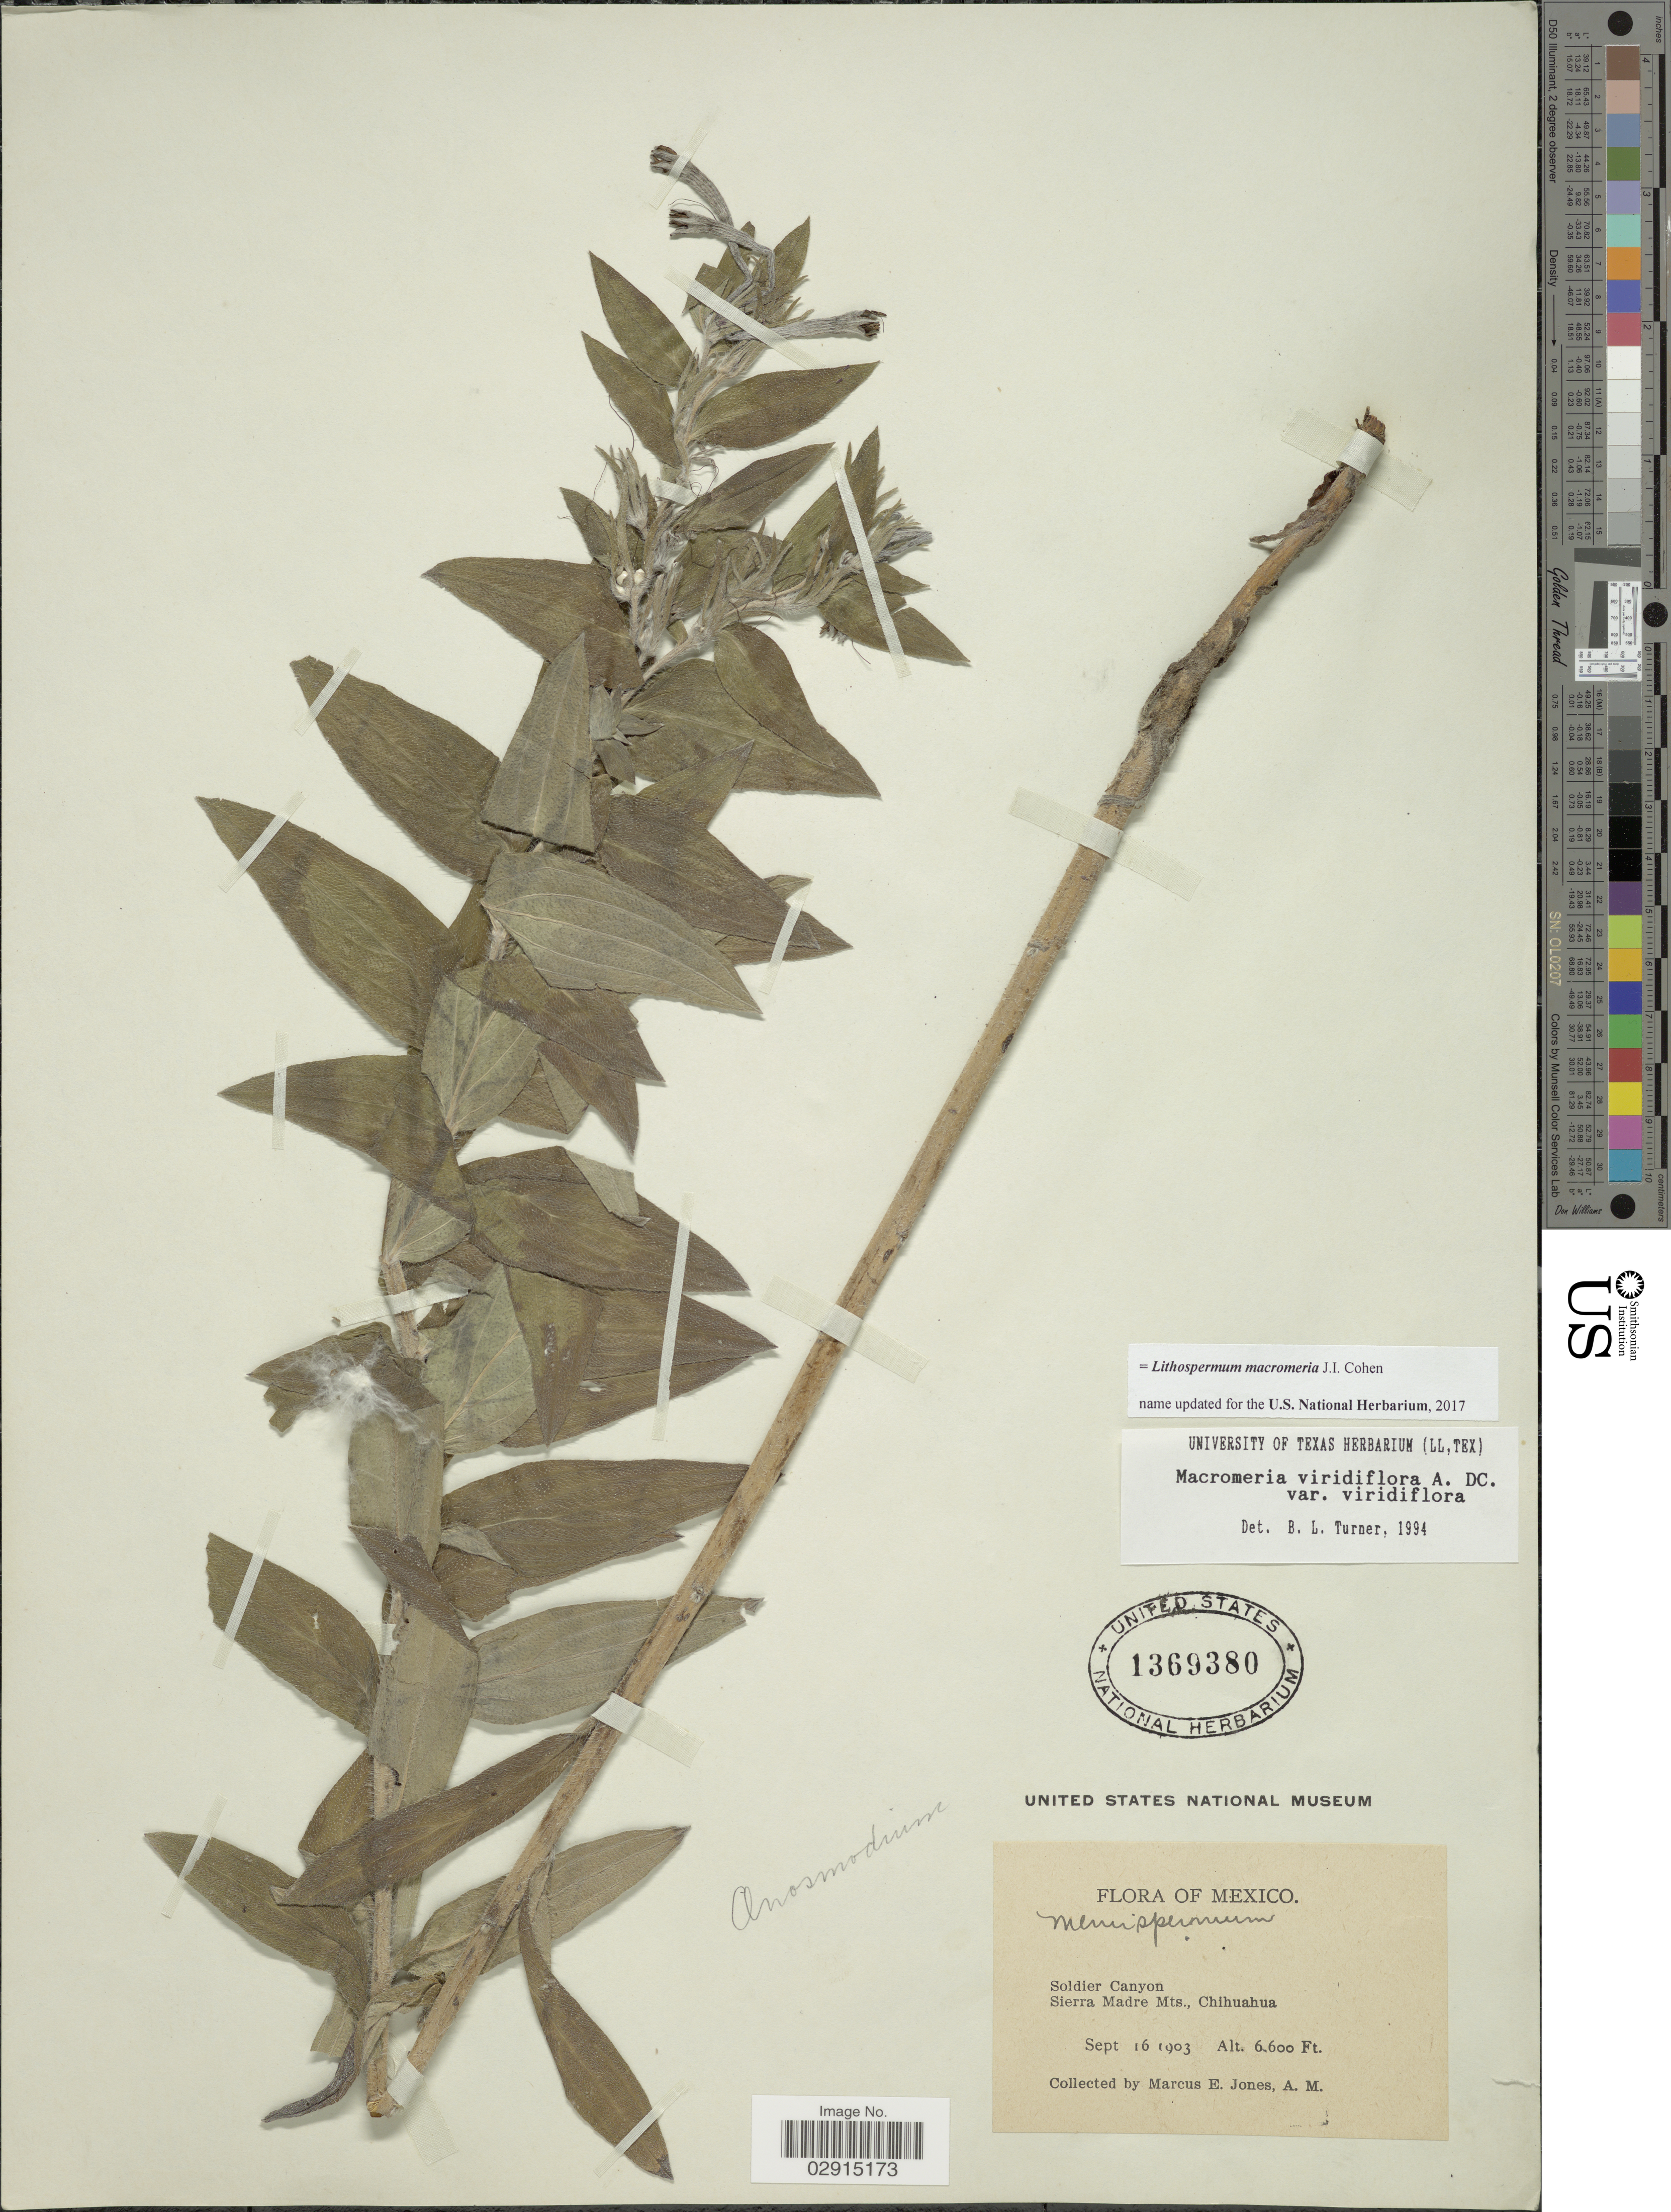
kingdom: Plantae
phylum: Tracheophyta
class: Magnoliopsida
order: Boraginales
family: Boraginaceae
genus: Lithospermum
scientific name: Lithospermum macromeria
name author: Cohen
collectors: M. E. Jones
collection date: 1903-09-16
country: Mexico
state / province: Chihuahua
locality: Soldier Canyon. Sierra Madre Mts.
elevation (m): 2012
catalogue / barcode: US 1369380